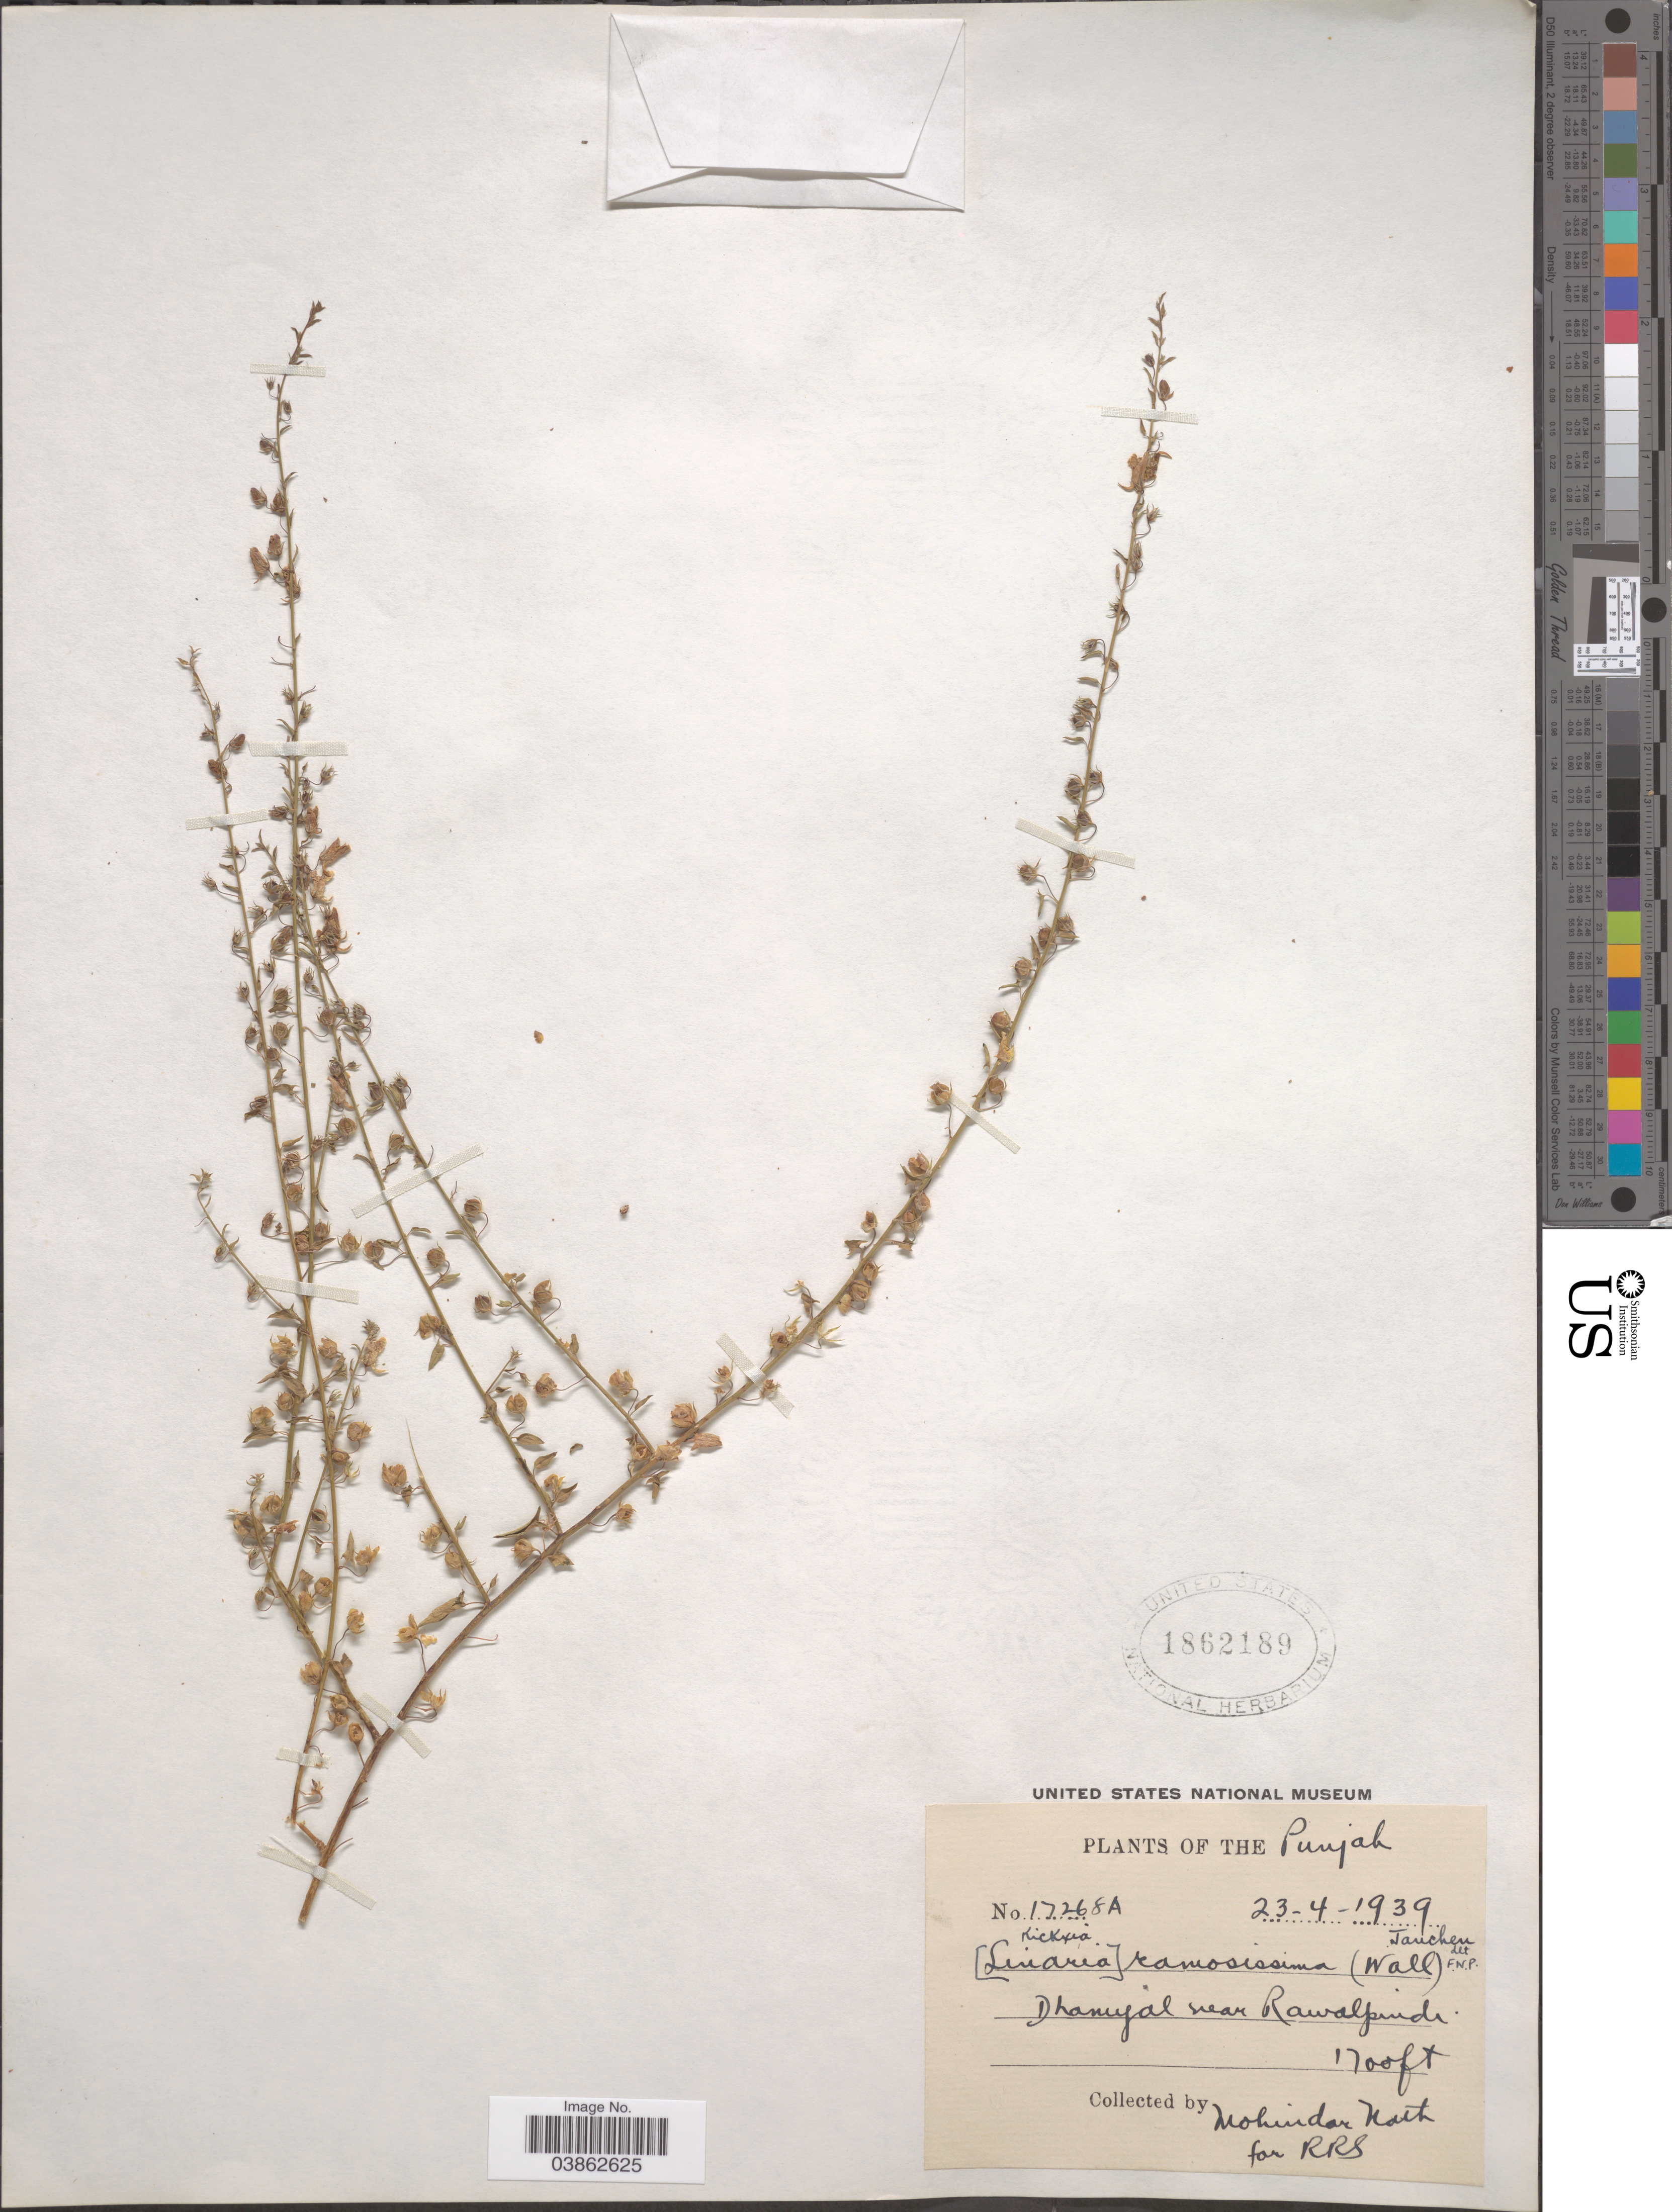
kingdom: Plantae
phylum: Tracheophyta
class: Magnoliopsida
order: Lamiales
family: Plantaginaceae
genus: Elatinoides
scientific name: Elatinoides ramosissima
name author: (Walter) Wettst.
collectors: M. Nath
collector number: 17268A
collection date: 1939-04-23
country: Pakistan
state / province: Punjab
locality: Dhamyal near Rawalpindi.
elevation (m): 518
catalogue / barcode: US 1862189